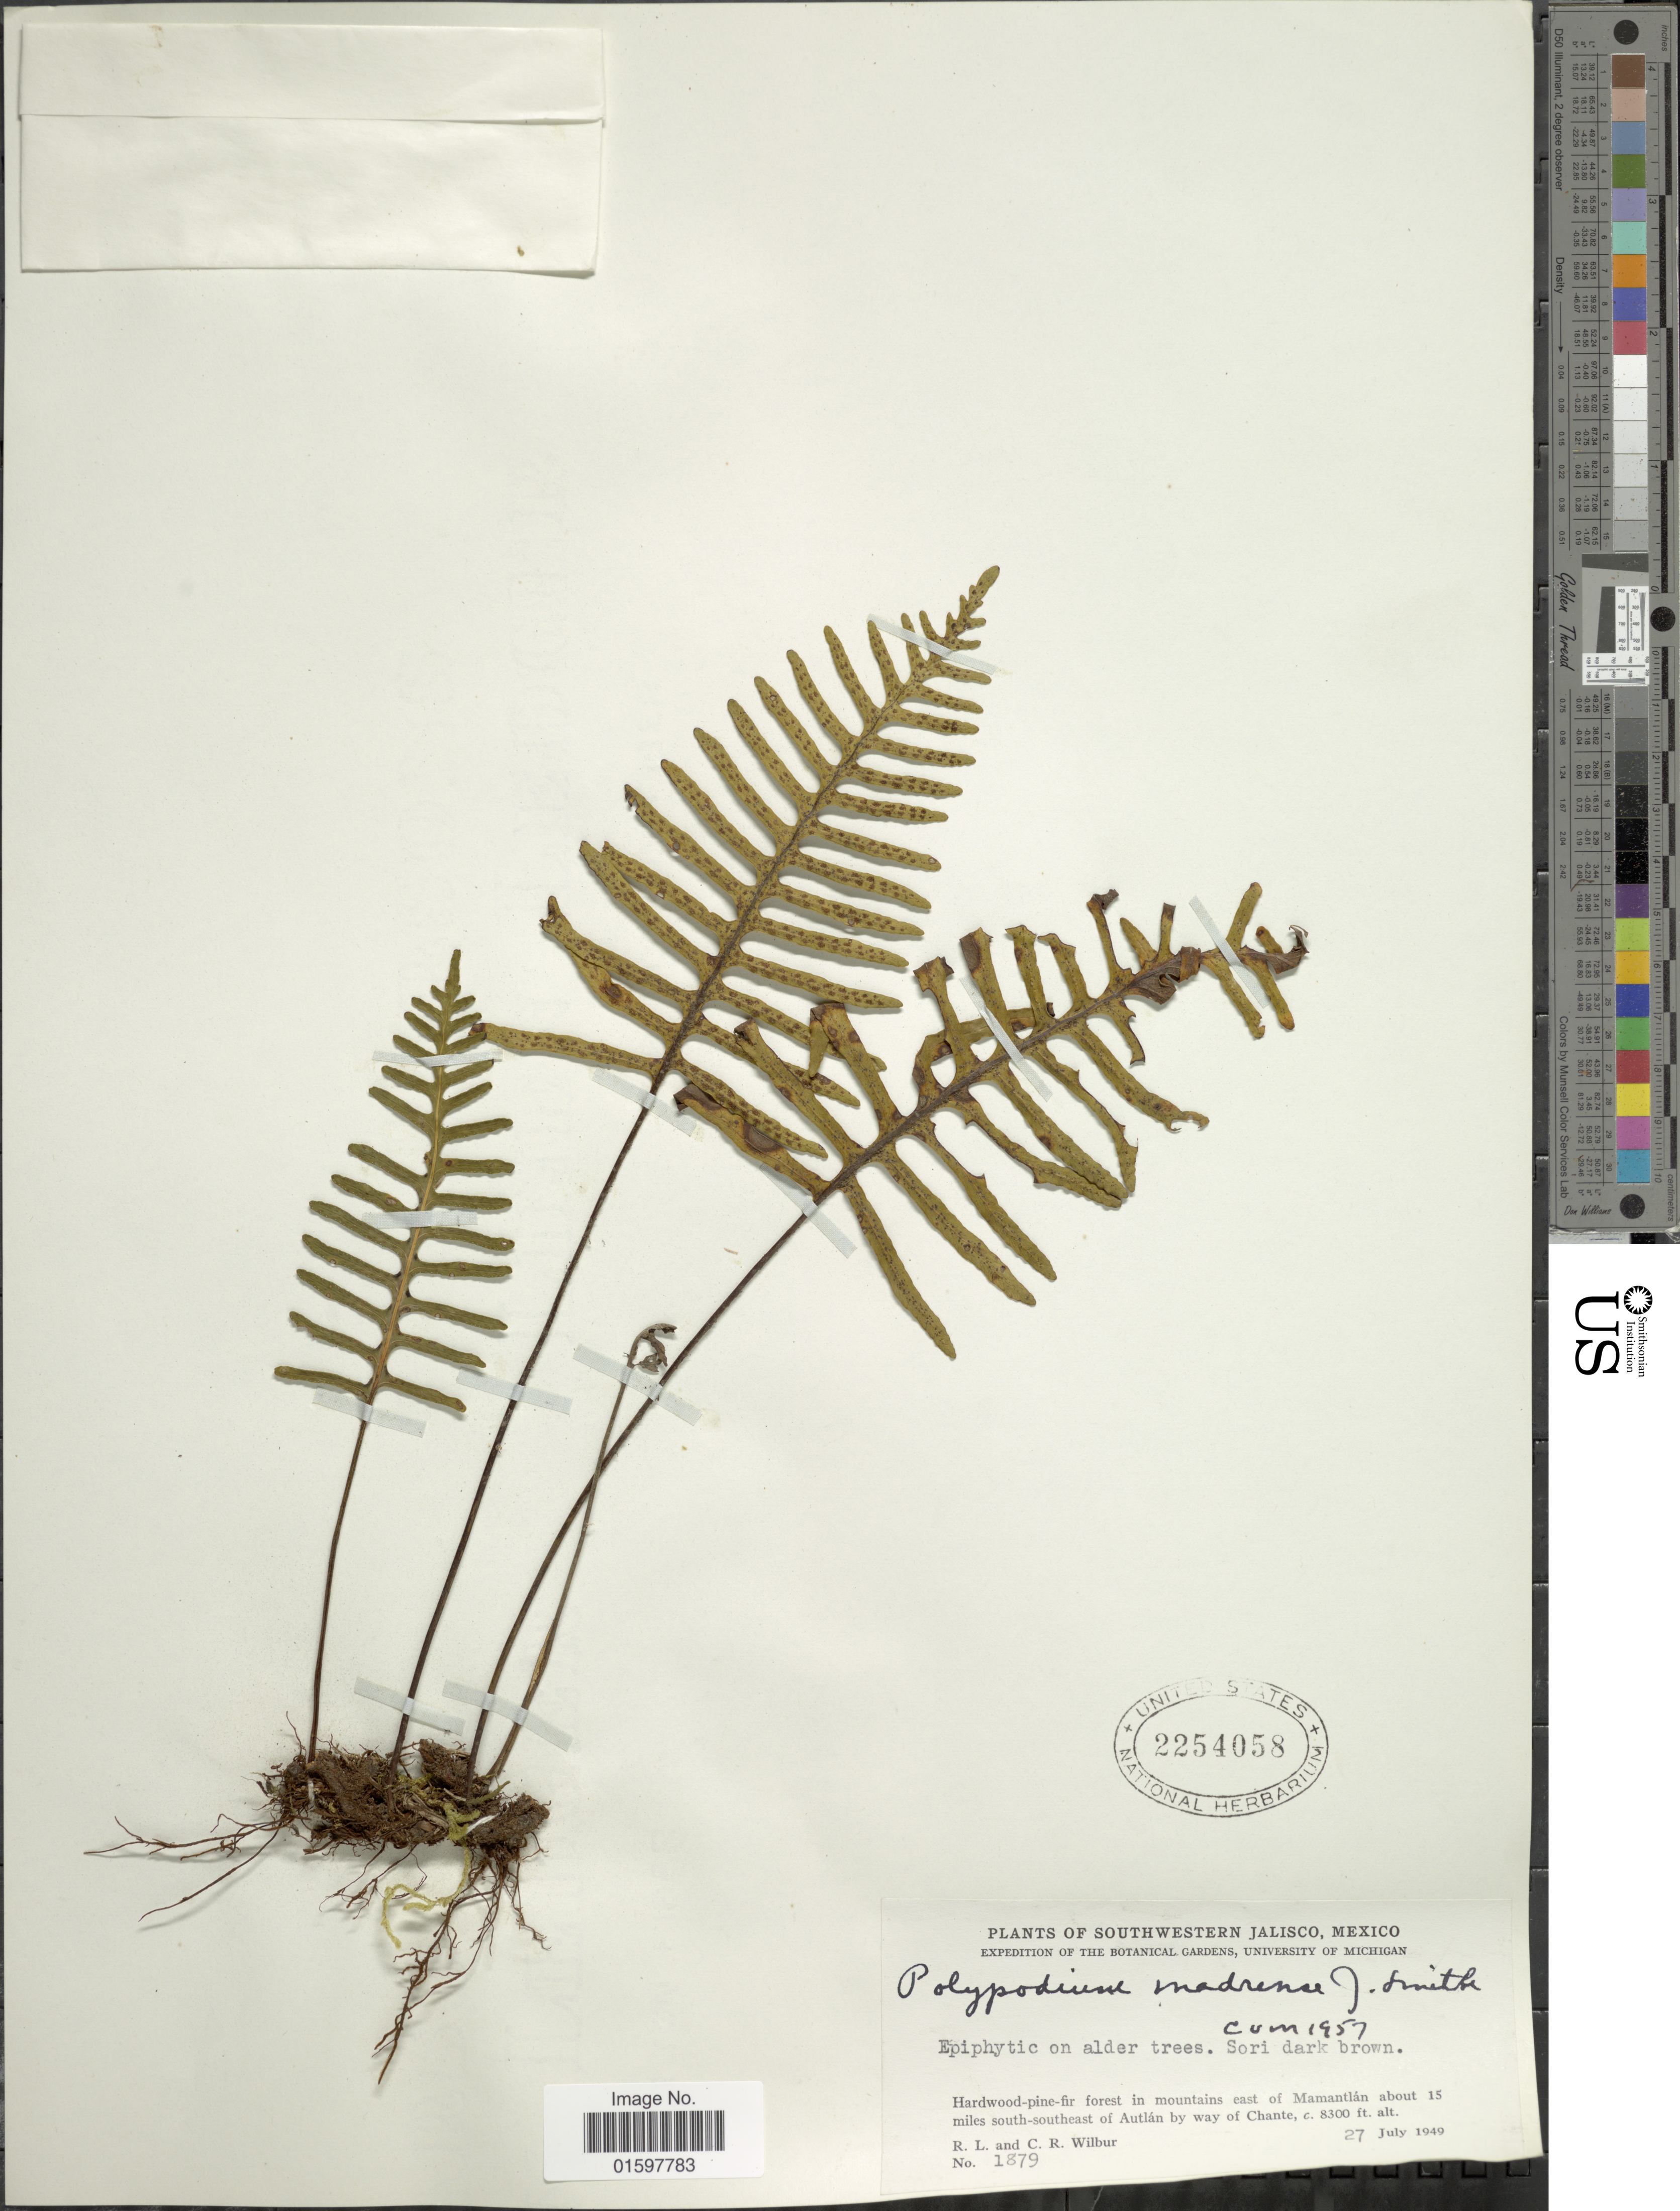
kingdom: Plantae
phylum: Tracheophyta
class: Polypodiopsida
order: Polypodiales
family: Polypodiaceae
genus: Pleopeltis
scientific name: Pleopeltis madrense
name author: (J. Sm.) A.R. Sm. & Tejero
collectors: R. L. Wilbur & C. Wilbur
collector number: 1879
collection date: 1949-07-27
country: Mexico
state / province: Jalisco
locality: Southwestern of Jalisco, hardwood-pine-fir forest mountains east of Mamantlán about 15 miles south-southeast of Autlán by way of Chante.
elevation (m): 2530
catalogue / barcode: US 2254058